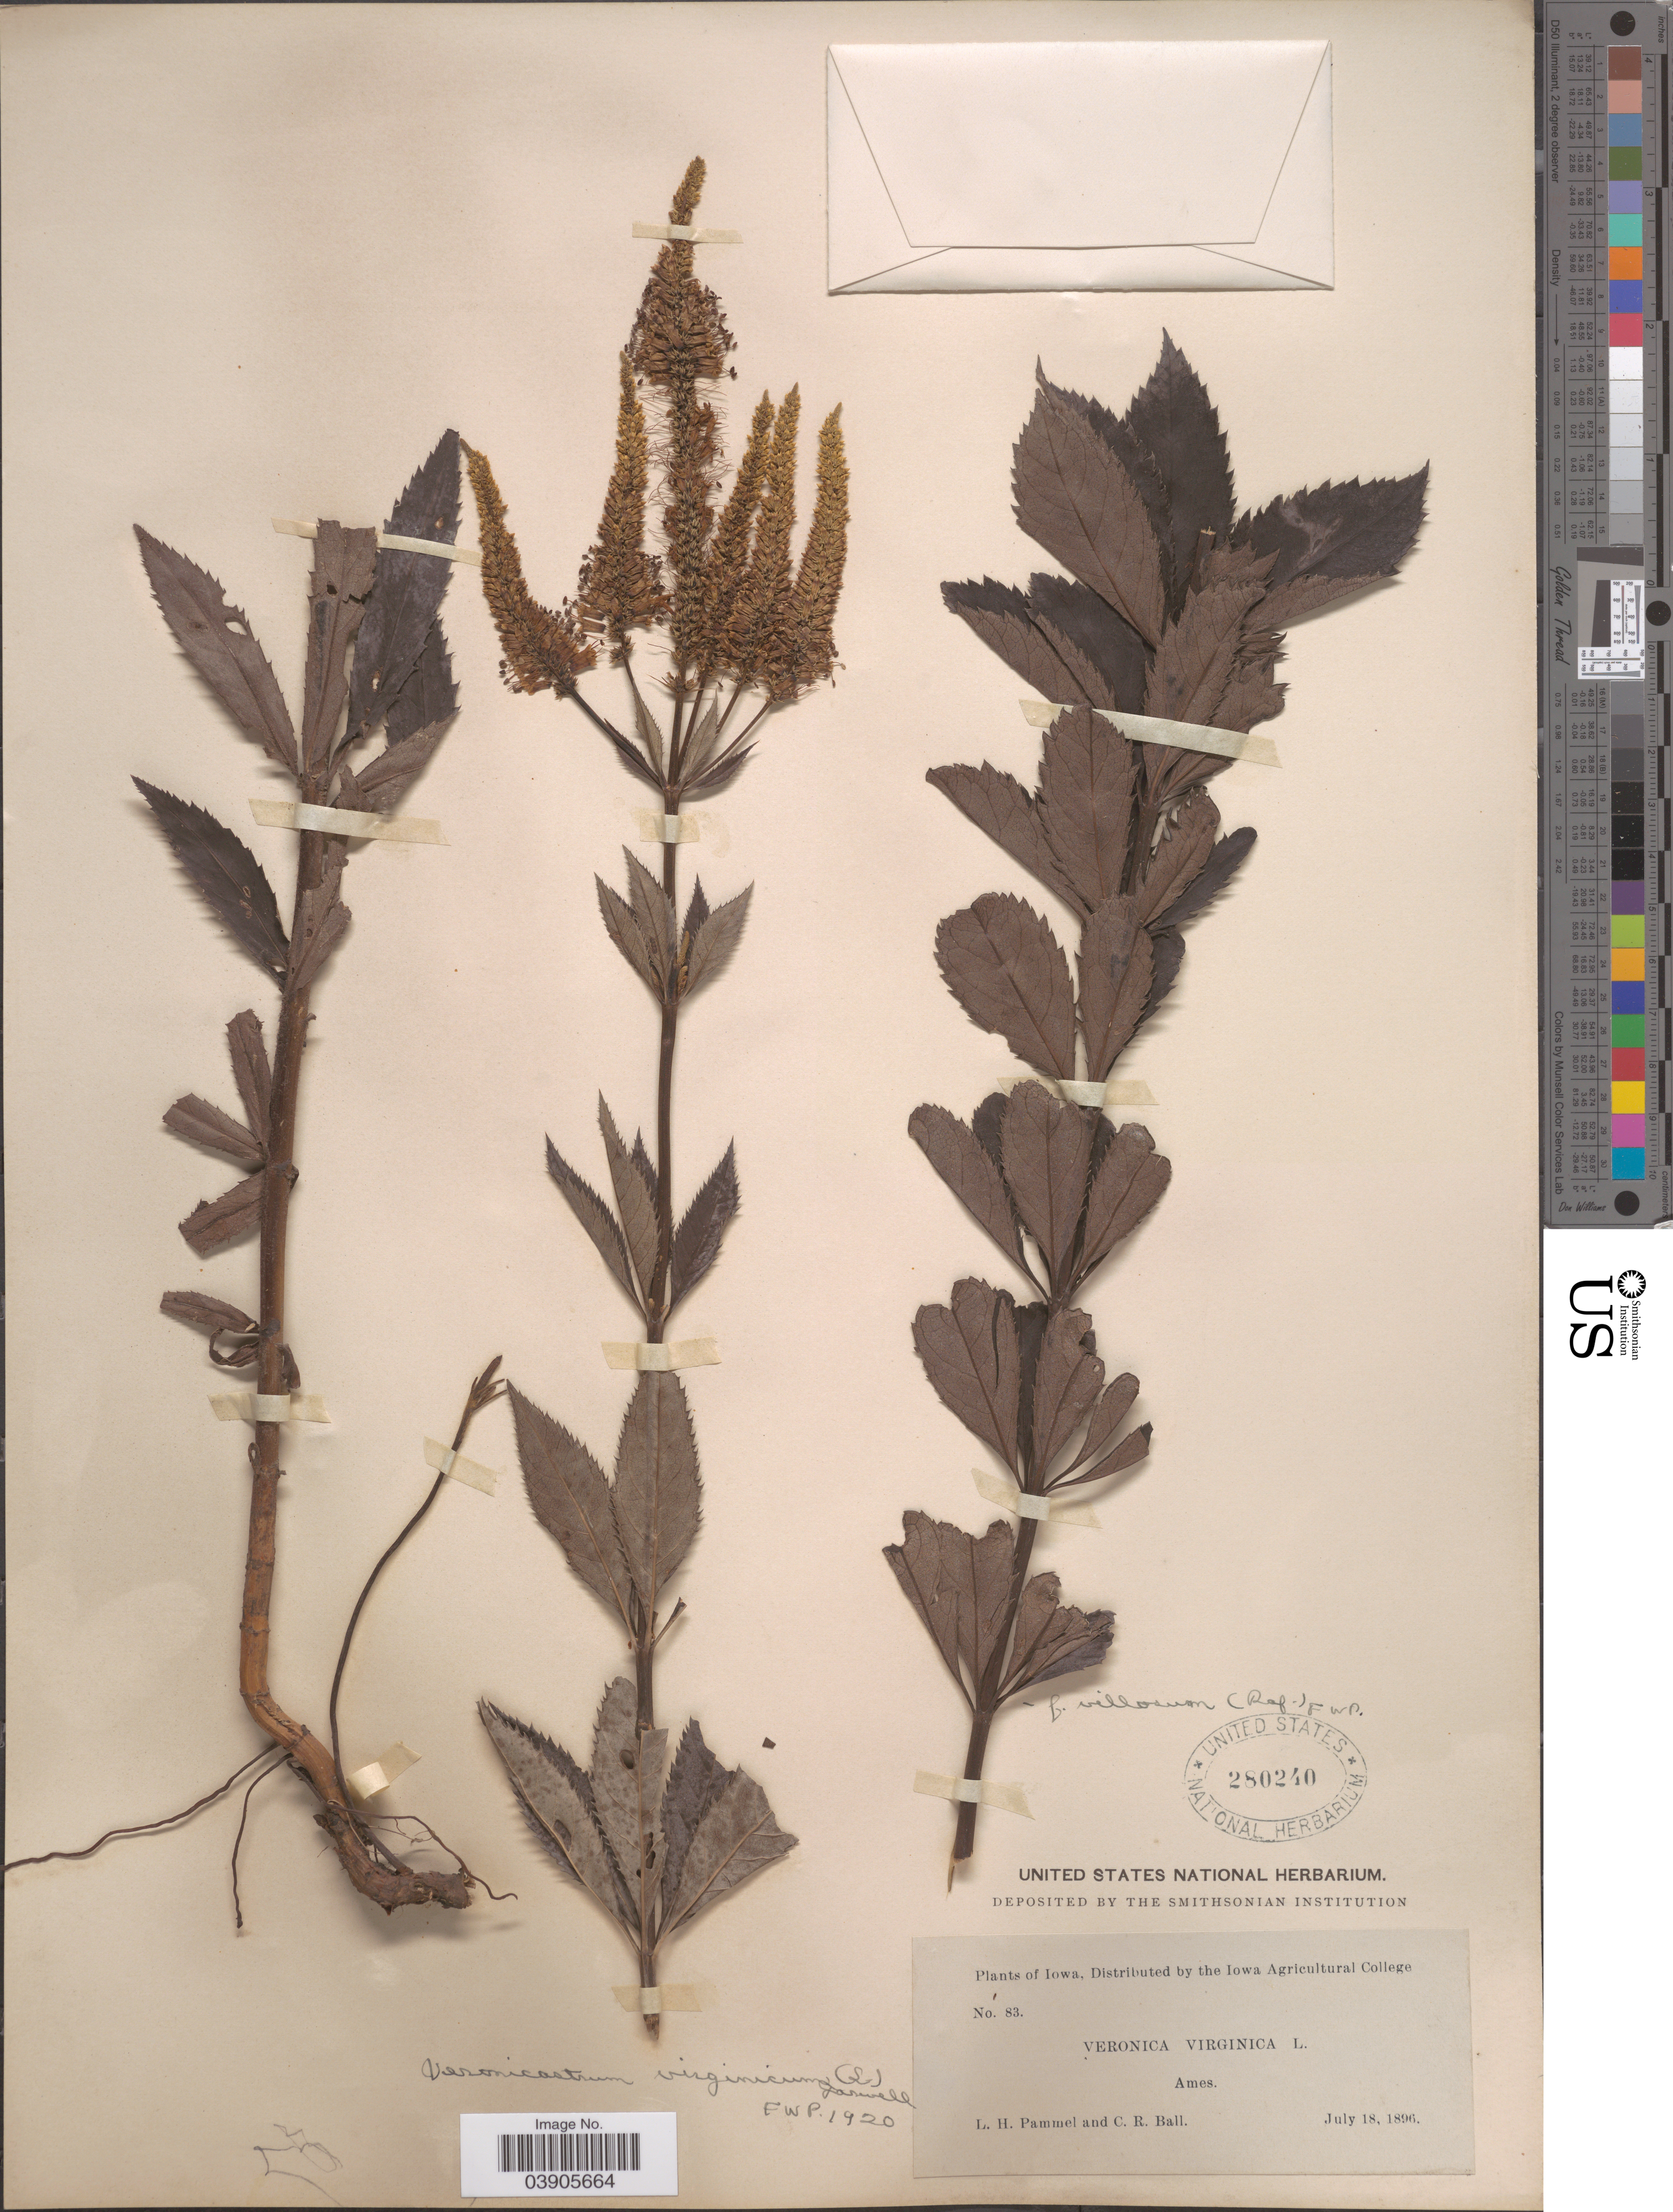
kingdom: Plantae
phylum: Tracheophyta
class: Magnoliopsida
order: Lamiales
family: Plantaginaceae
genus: Veronicastrum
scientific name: Veronicastrum virginicum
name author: (L.) Farw.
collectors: L. Pammel & C. R. Ball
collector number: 83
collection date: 1896-07-18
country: United States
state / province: Iowa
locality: Ames.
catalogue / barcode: US 280240